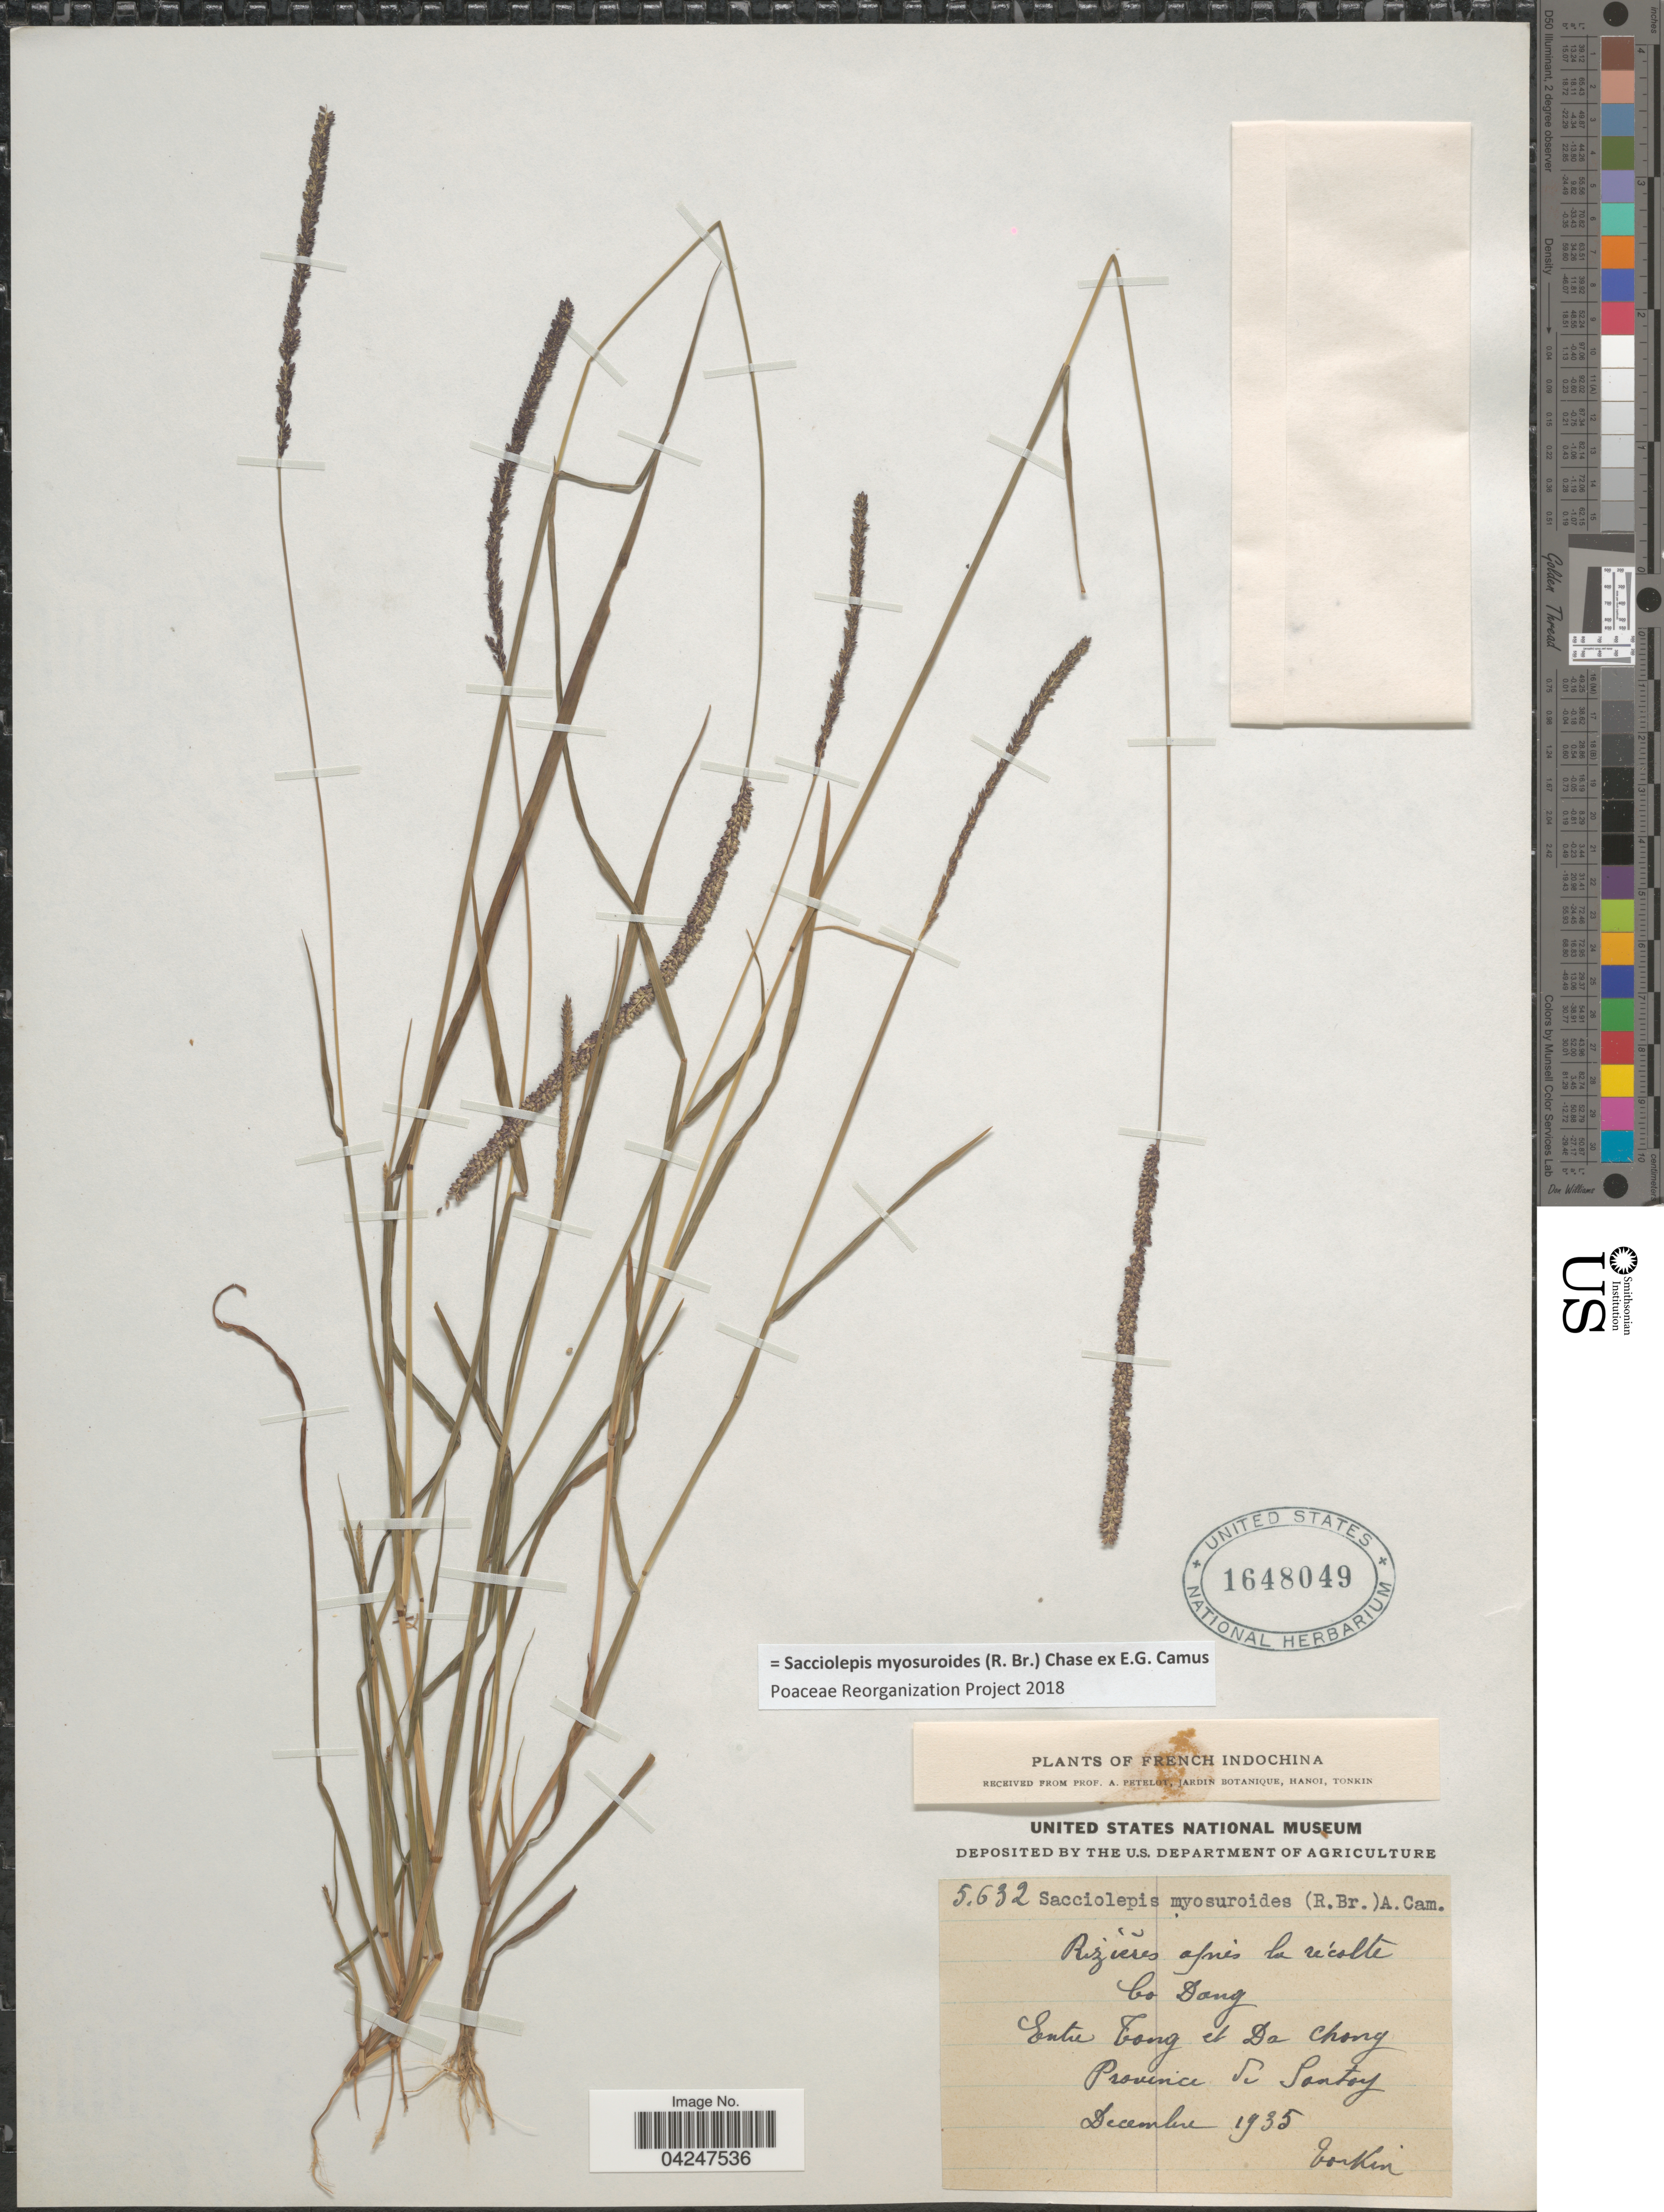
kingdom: Plantae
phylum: Tracheophyta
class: Liliopsida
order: Poales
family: Poaceae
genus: Sacciolepis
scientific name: Sacciolepis myosuroides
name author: (R. Br.) Chase ex E.G. Camus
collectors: P. A. Pételot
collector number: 5632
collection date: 1935-12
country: Vietnam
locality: Rizières après la récolte bo Dang. Entre Tong et Da Chong. Province de Sontay. French Indochina.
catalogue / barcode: US 1648049